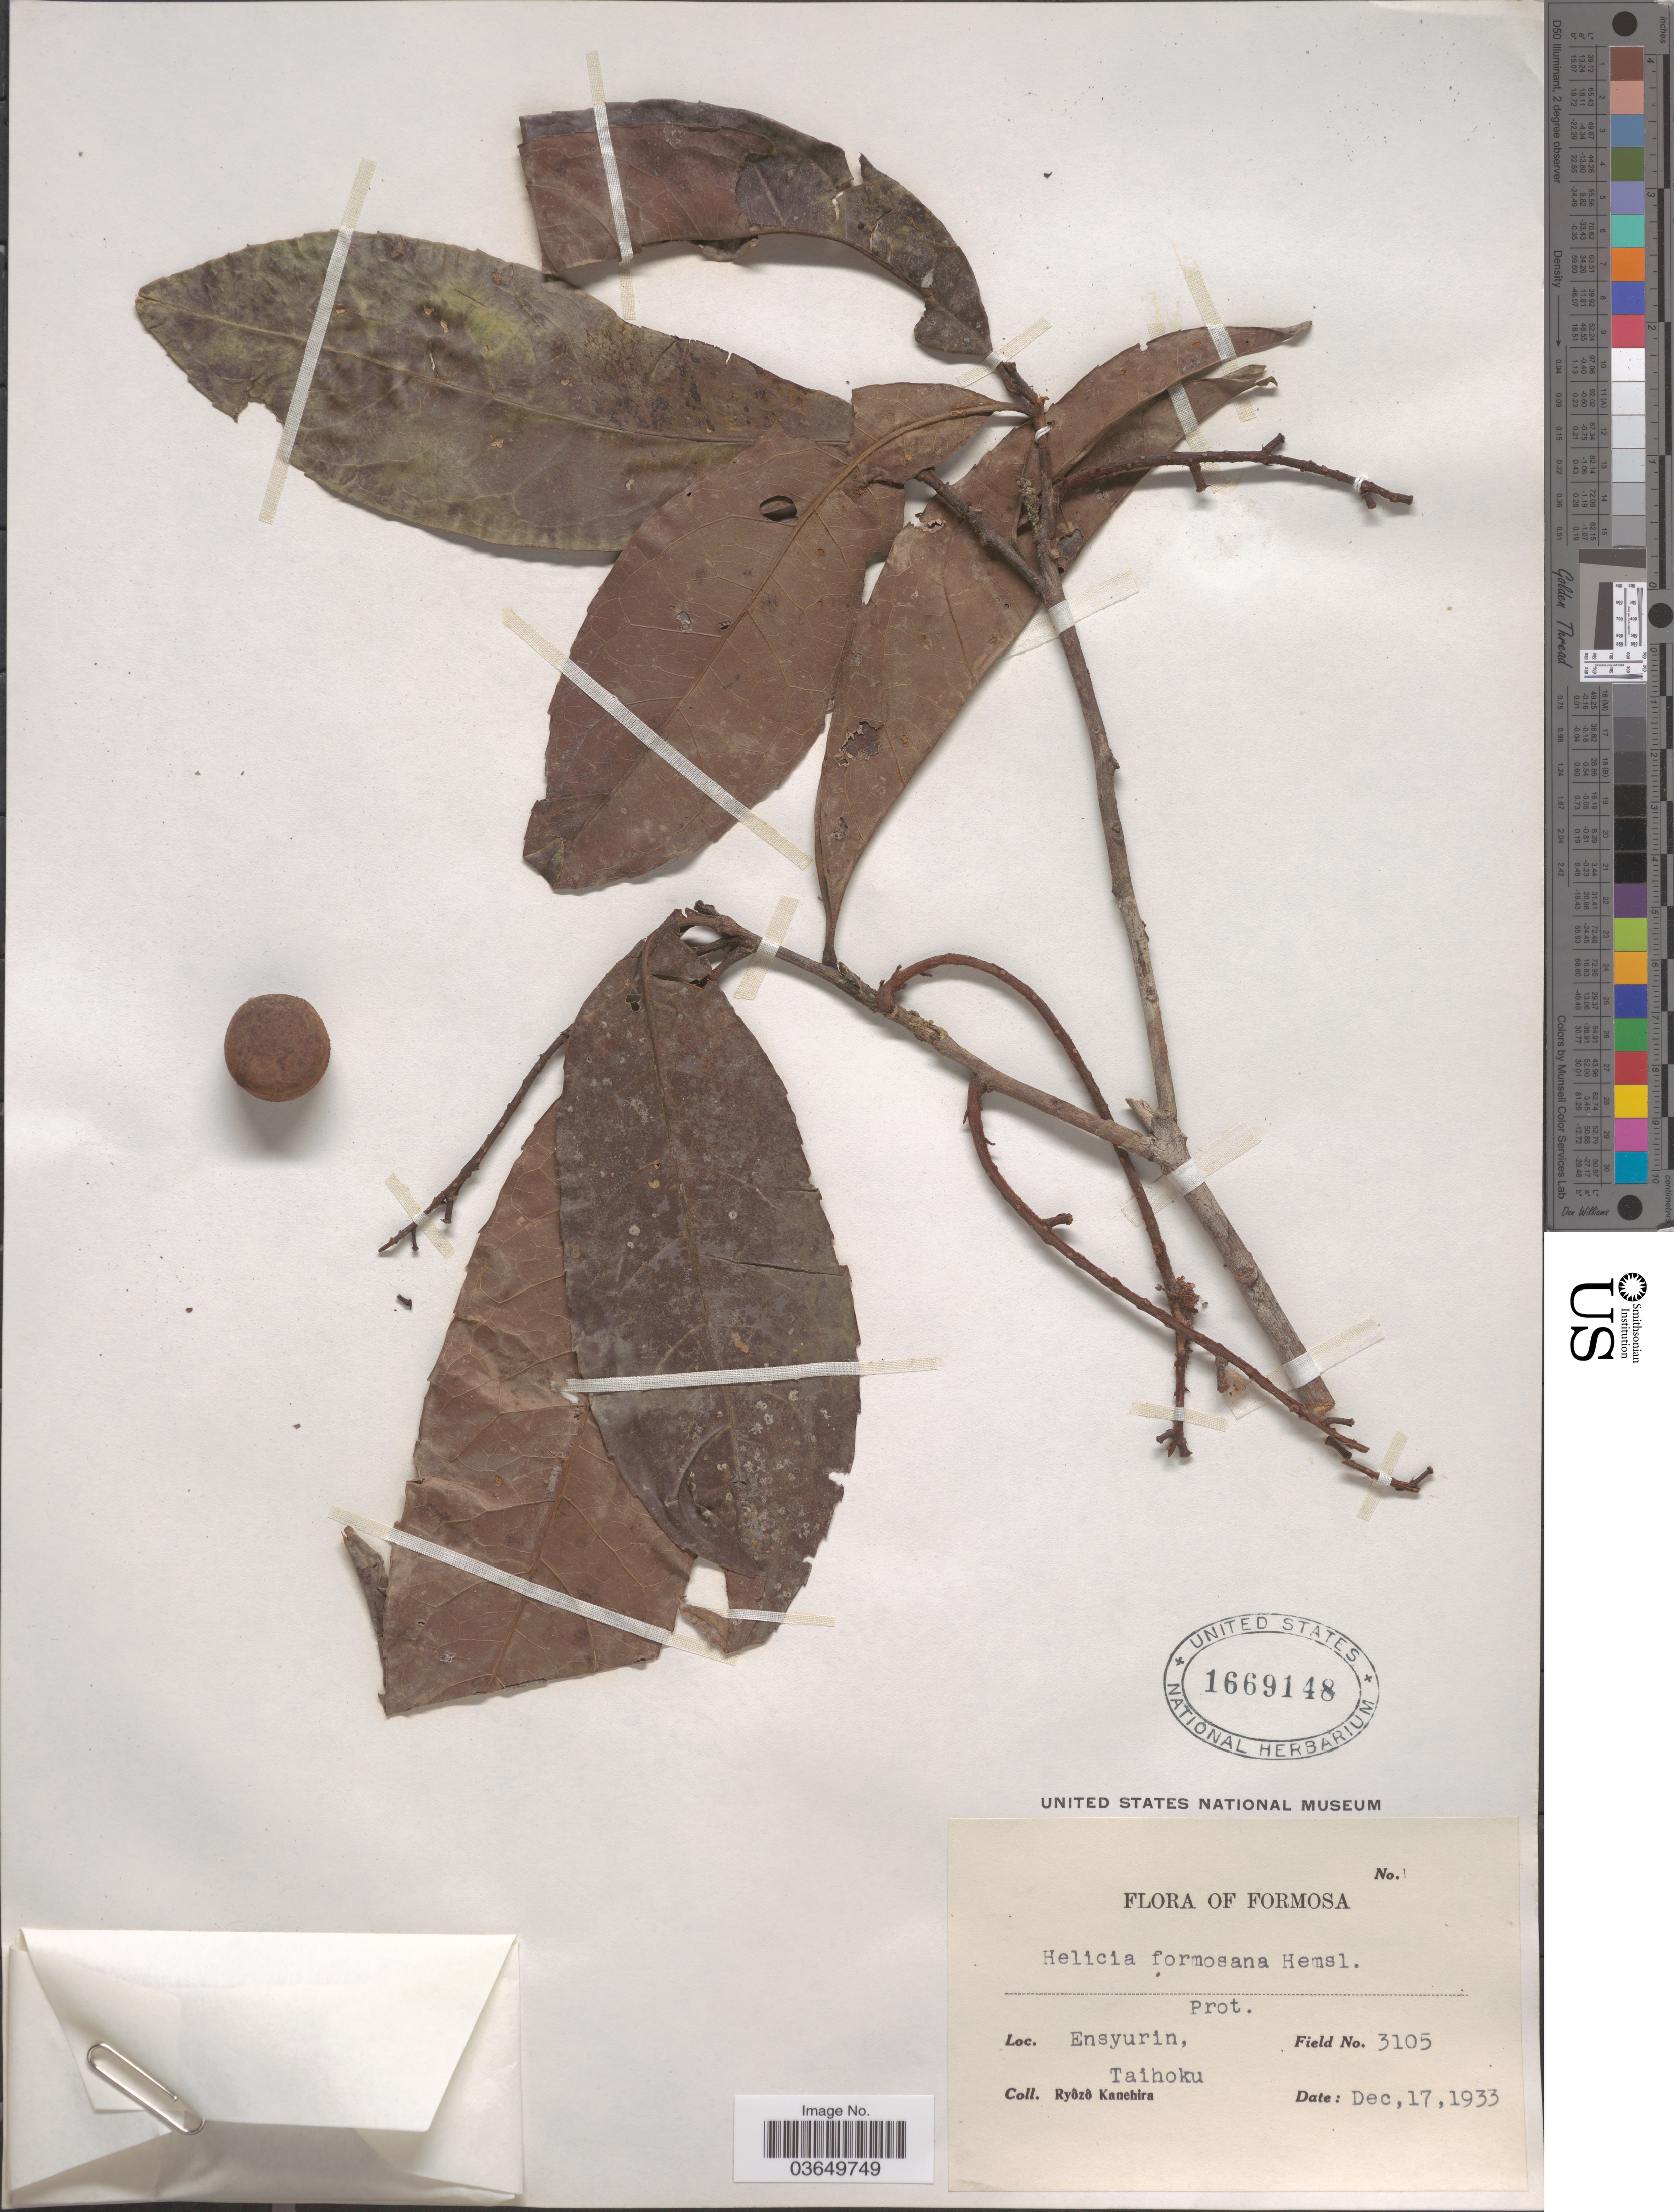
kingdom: Plantae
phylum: Tracheophyta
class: Magnoliopsida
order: Proteales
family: Proteaceae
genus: Helicia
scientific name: Helicia formosana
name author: Hemsl.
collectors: R. Kanehira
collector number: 3105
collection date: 1933-12-17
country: Taiwan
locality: Formosa. Ensyurin, Taihoku.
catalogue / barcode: US 1669148